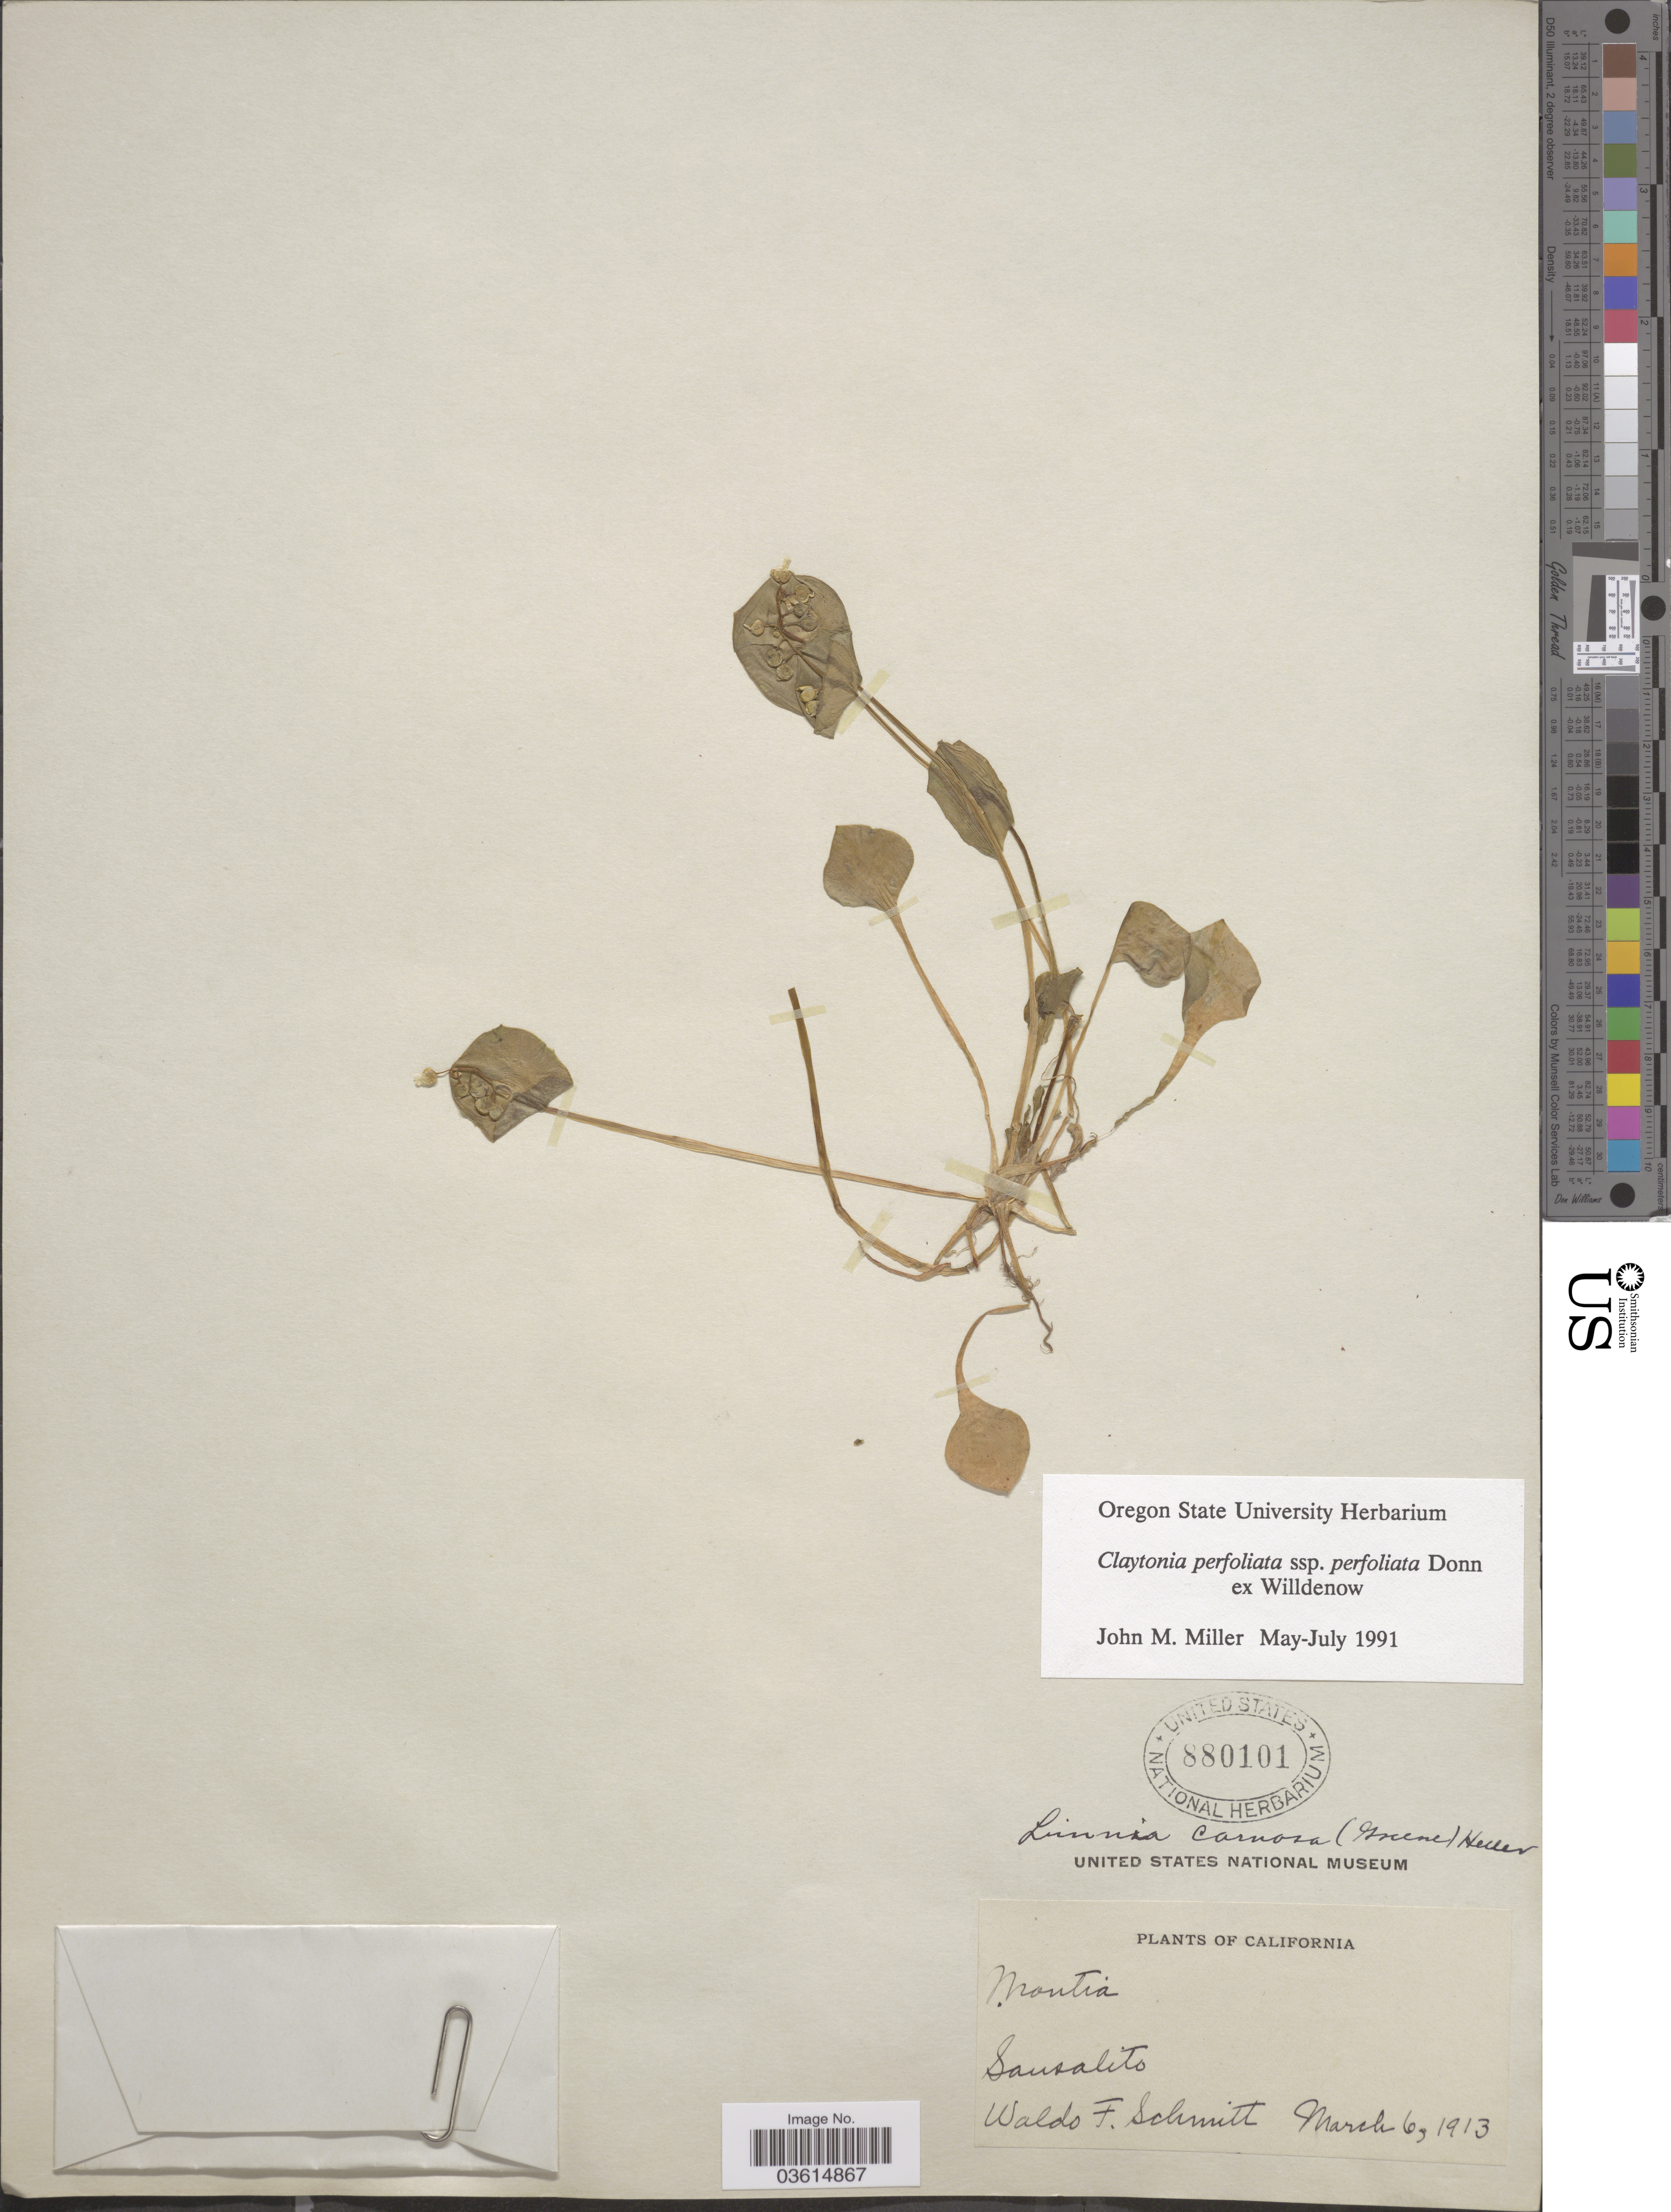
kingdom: Plantae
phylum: Tracheophyta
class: Magnoliopsida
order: Caryophyllales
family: Montiaceae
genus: Claytonia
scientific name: Claytonia perfoliata subsp. perfoliata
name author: Donn ex Willd.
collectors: W. F. Schmitt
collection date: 1913-03-06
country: United States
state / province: California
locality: Sansalito.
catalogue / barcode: US 880101